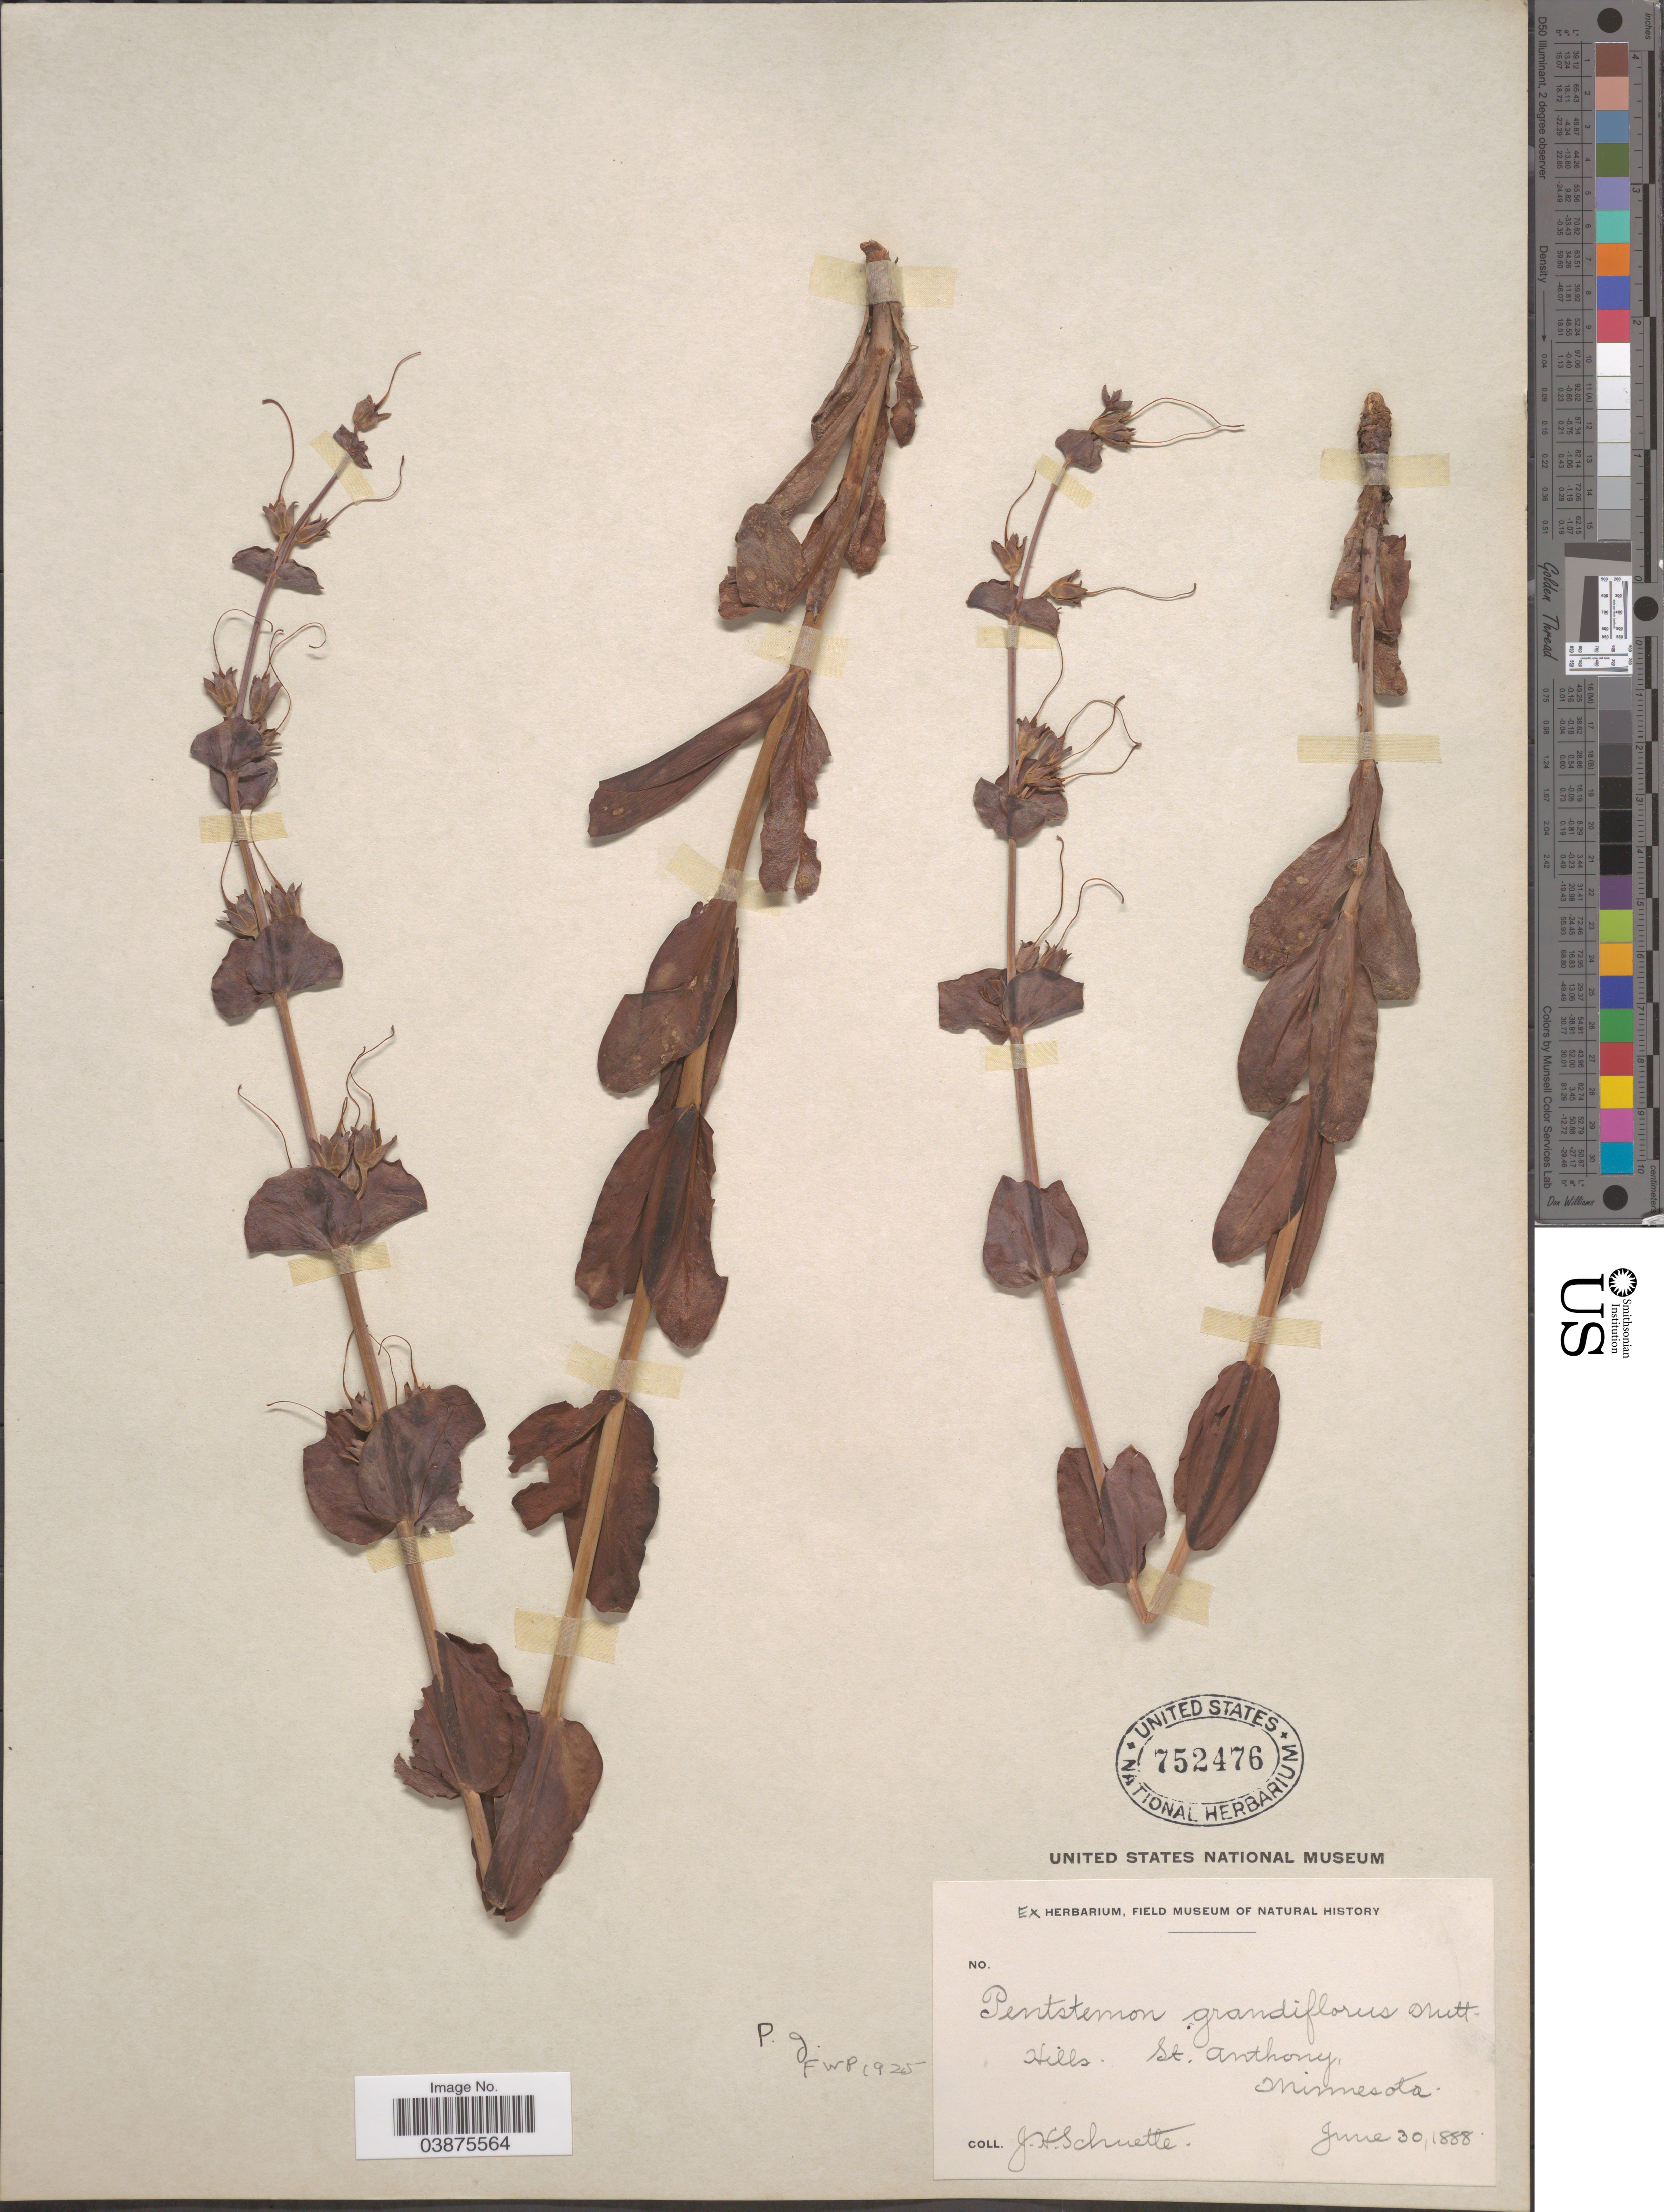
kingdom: Plantae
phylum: Tracheophyta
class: Magnoliopsida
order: Lamiales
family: Plantaginaceae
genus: Penstemon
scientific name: Penstemon grandiflorus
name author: Nutt.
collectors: J. H. Schuette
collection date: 1888-06-30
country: United States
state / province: Minnesota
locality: Hills. St. Anthony.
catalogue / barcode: US 752476